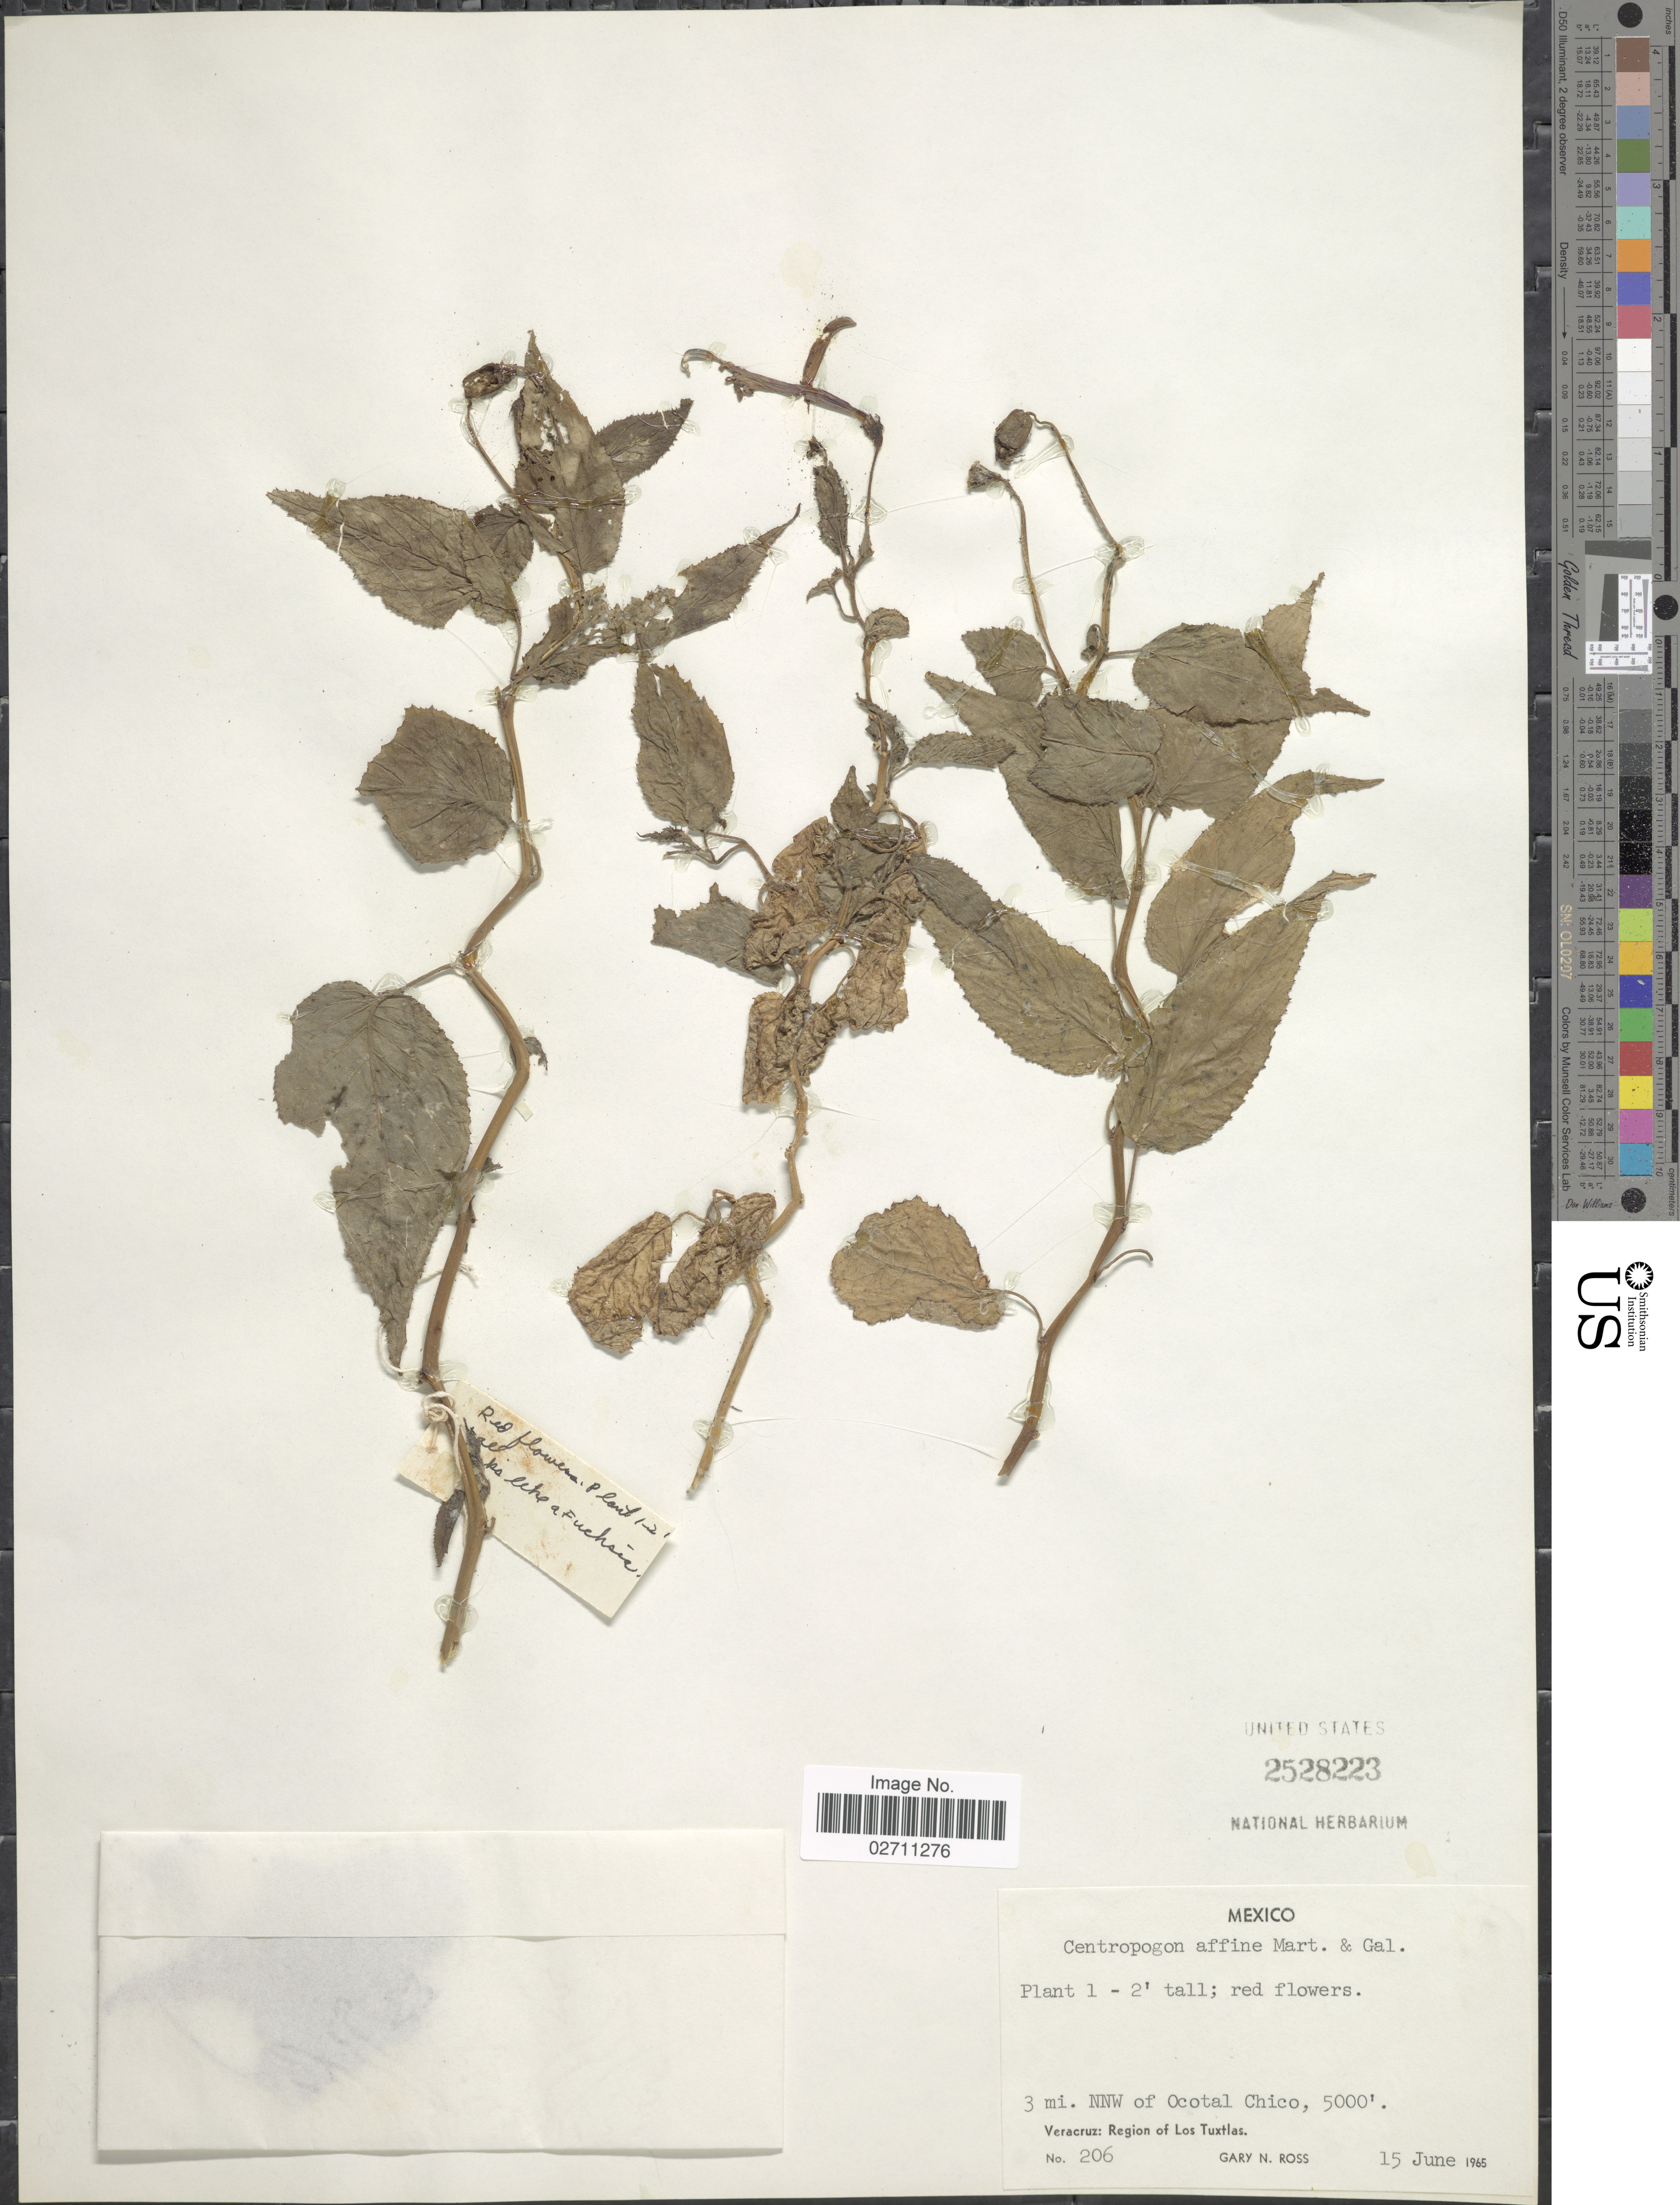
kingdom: Plantae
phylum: Tracheophyta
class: Magnoliopsida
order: Asterales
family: Campanulaceae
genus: Centropogon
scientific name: Centropogon affinis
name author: M. Martens & Galeotti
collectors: G. N. Ross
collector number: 206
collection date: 1965-06-15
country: Mexico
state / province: Veracruz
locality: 3 mi. NNW of Ocotal Chico, Veracruz: Region of Los Tuxtlas.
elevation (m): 1524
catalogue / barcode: US 2528223